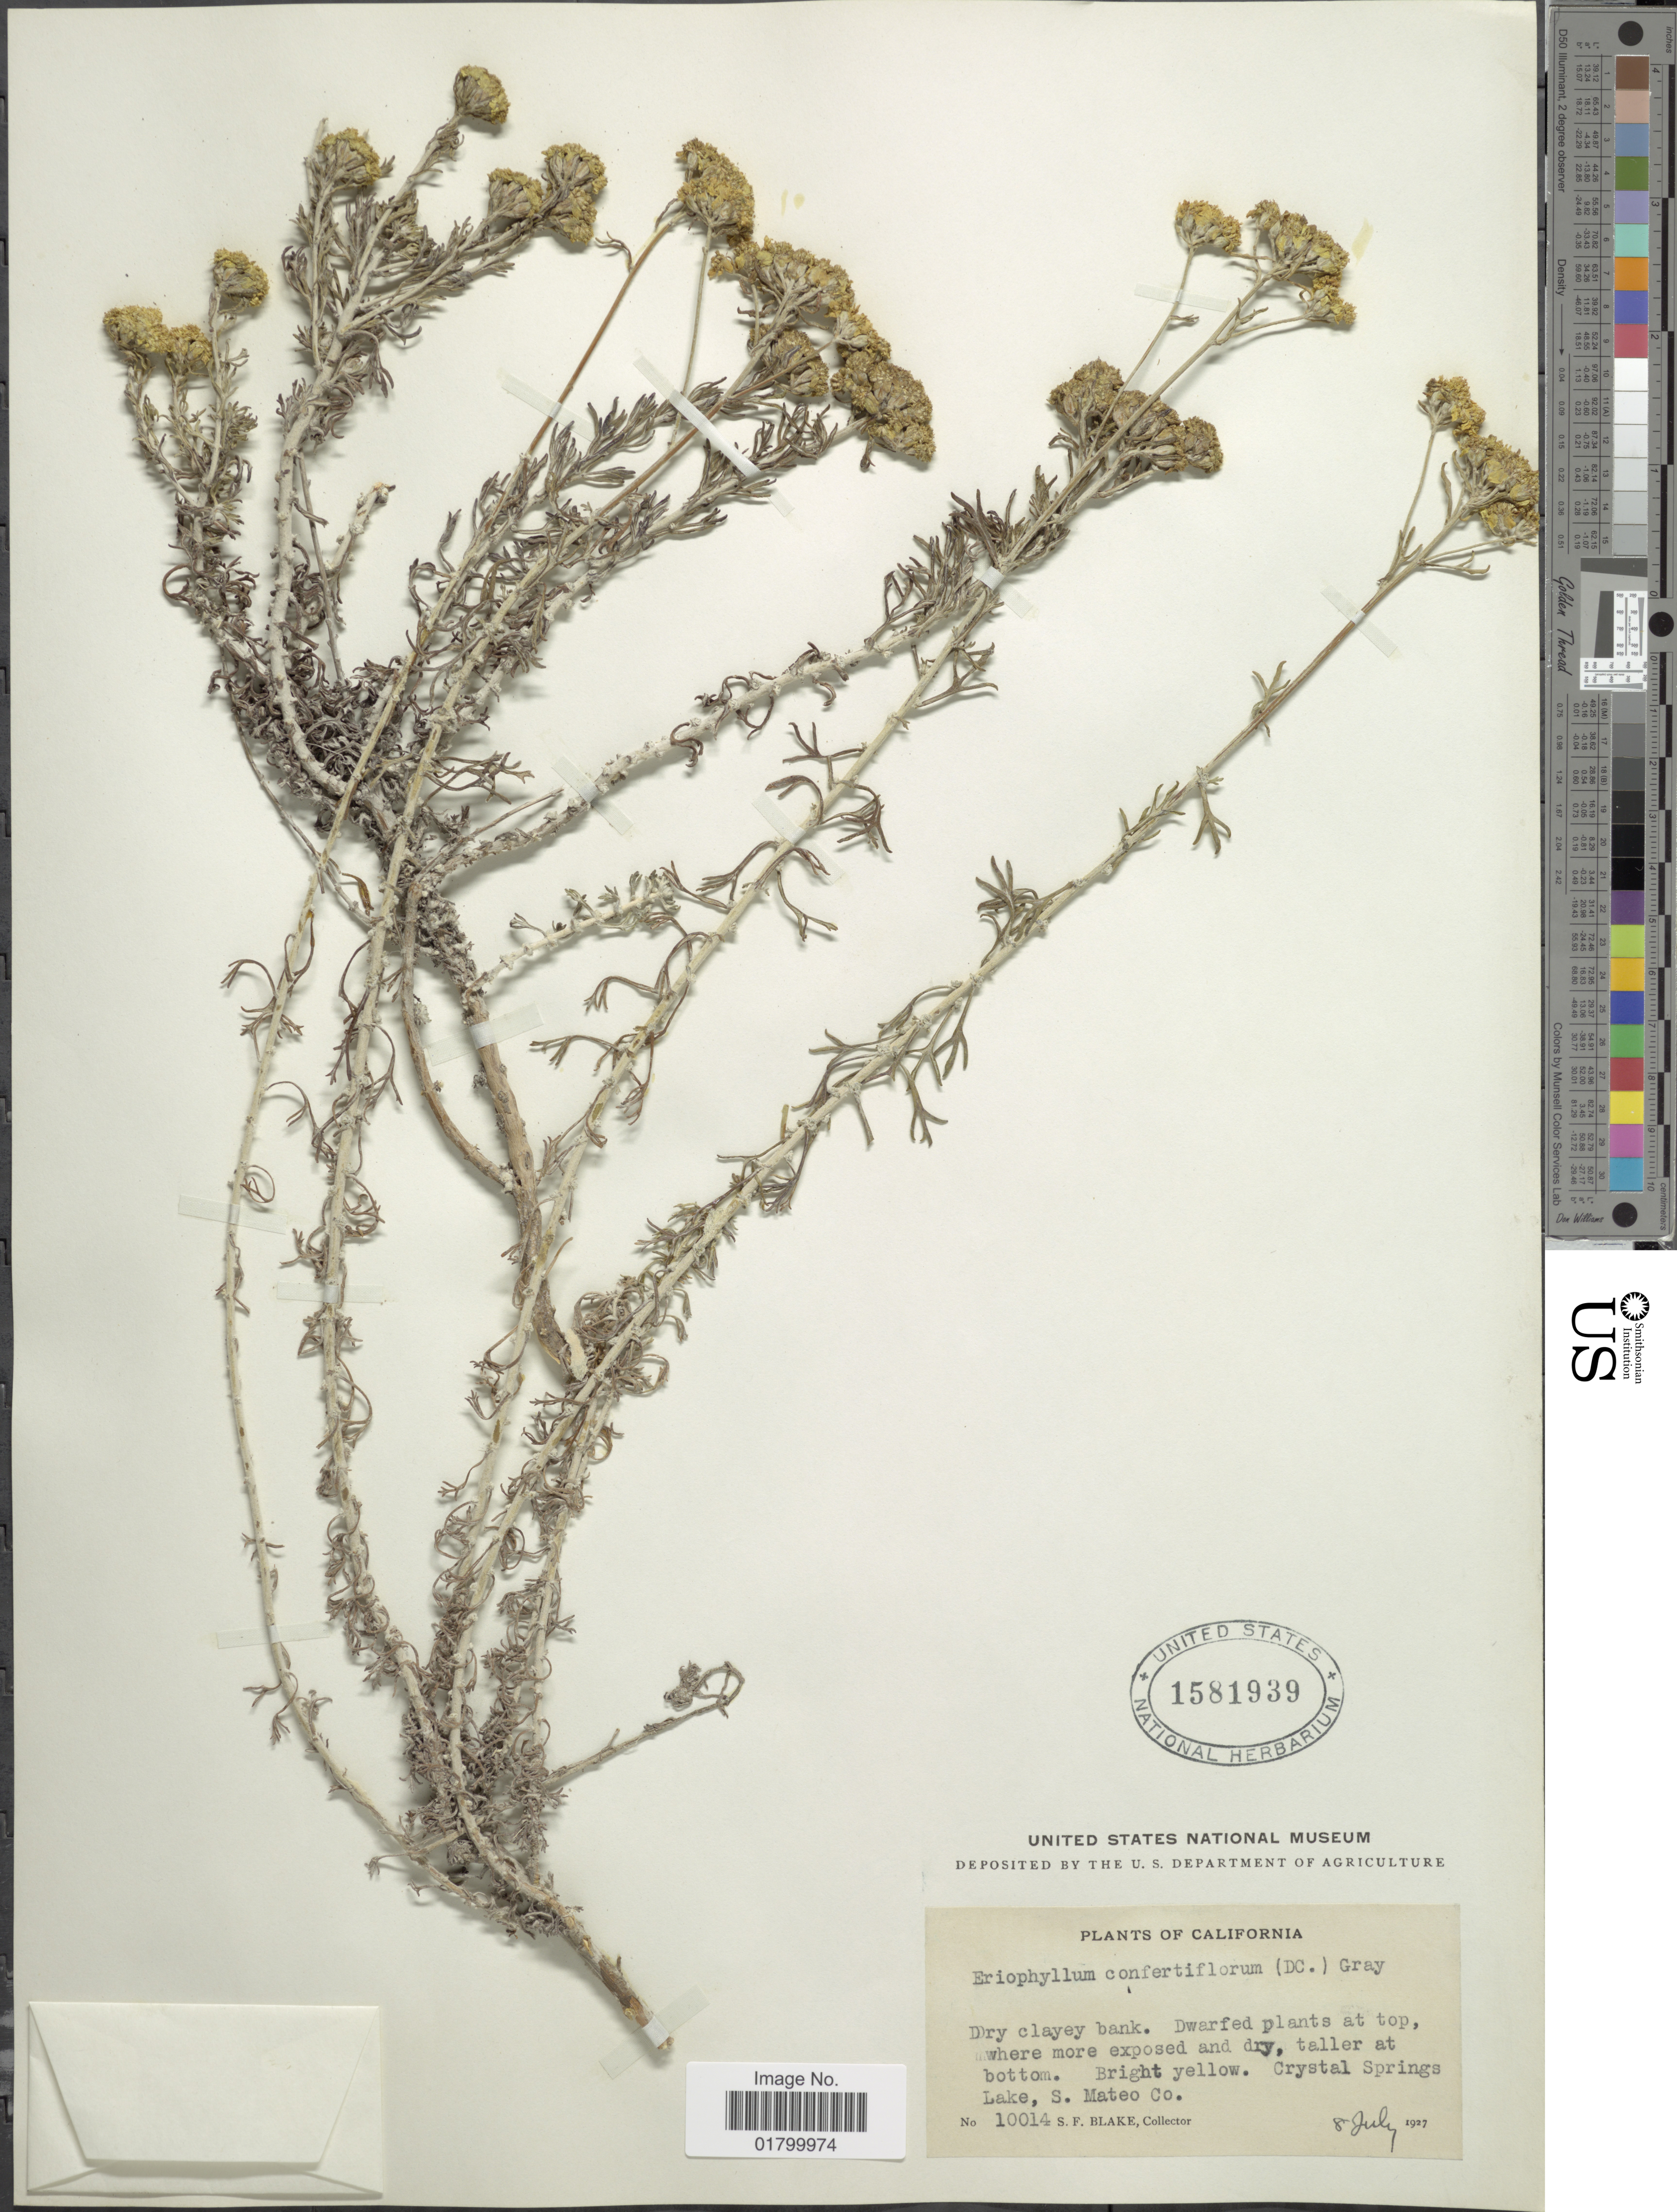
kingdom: Plantae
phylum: Tracheophyta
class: Magnoliopsida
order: Asterales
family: Asteraceae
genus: Eriophyllum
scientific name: Eriophyllum confertiflorum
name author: (DC.) A. Gray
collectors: S. Blake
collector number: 10014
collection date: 1927-07-08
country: United States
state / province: California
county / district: San Mateo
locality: Crystal Springs Lake, S. Mateo Co.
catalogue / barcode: US 1581939